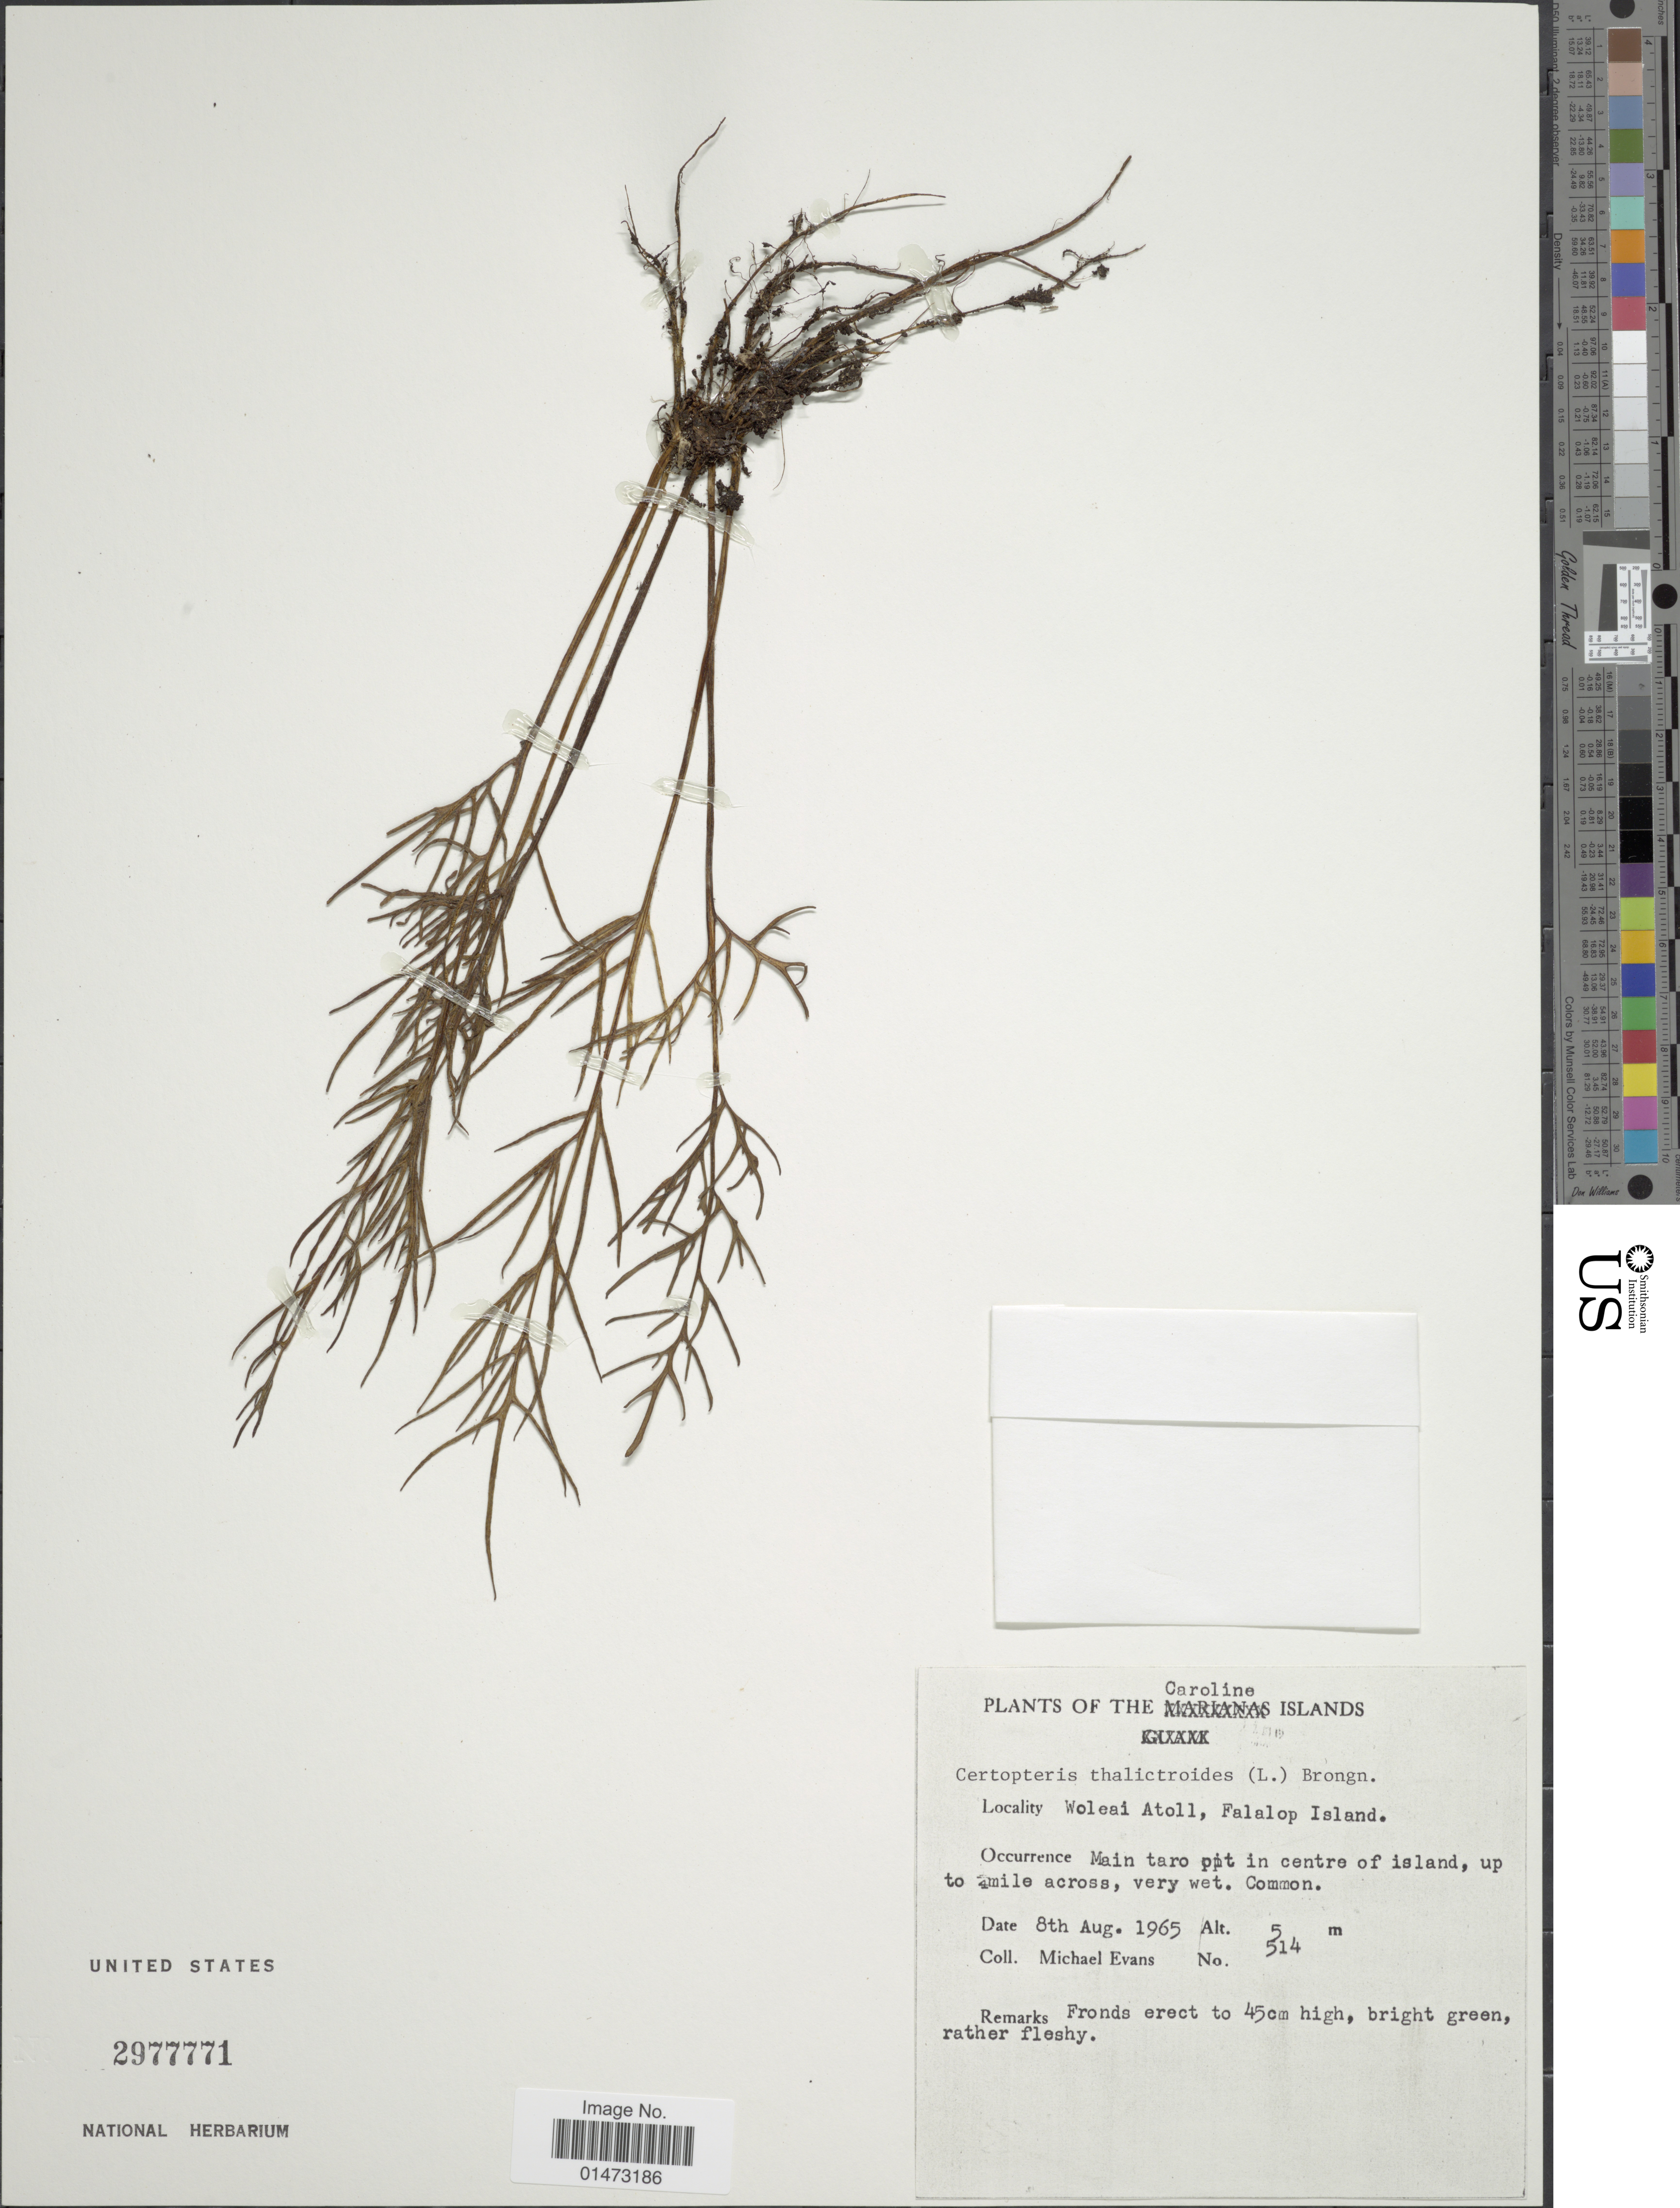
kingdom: Plantae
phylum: Tracheophyta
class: Polypodiopsida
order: Polypodiales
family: Pteridaceae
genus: Ceratopteris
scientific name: Ceratopteris thalictroides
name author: (L.) Brongn.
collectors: M. Evans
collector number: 514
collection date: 1965-08-08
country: Micronesia, Federated States of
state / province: Yap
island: Woleai Atoll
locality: Caroline Islands. Woleai Atoll, Falalop Island.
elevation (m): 5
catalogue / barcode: US 2977771